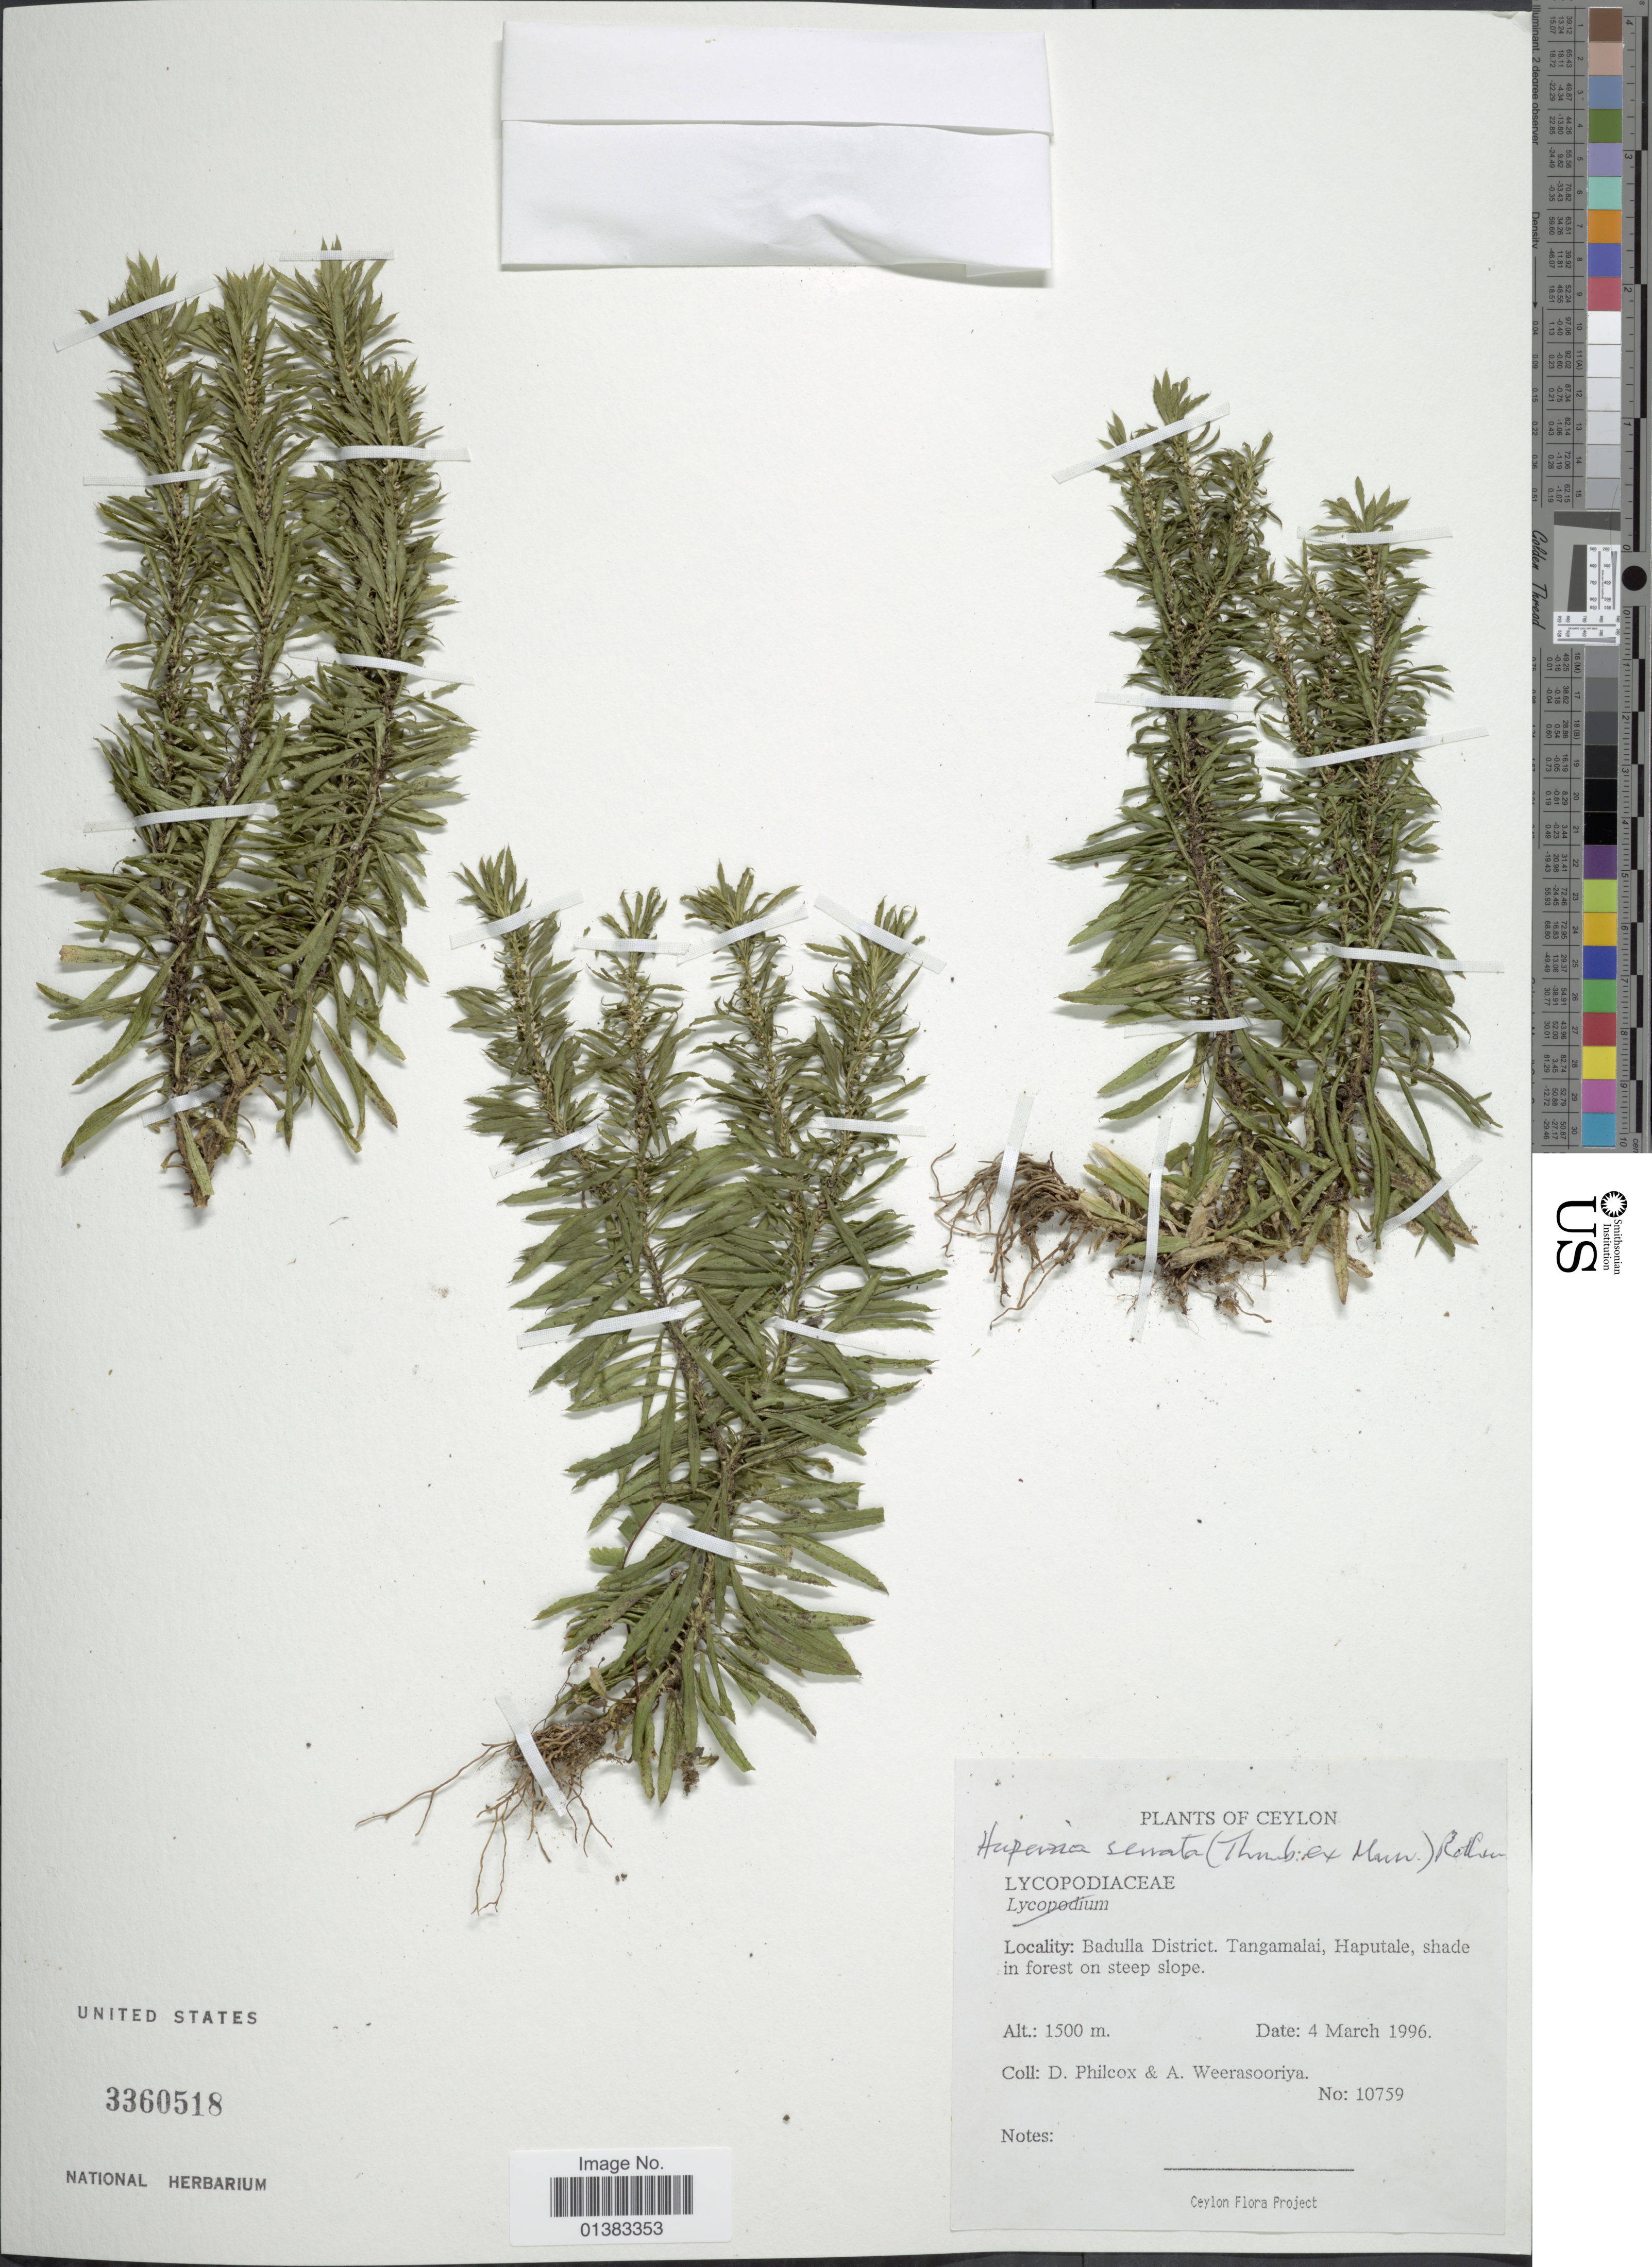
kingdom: Plantae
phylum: Tracheophyta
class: Lycopodiopsida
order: Lycopodiales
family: Lycopodiaceae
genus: Huperzia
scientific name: Huperzia serrata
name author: (Thunb.) Trevis.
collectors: D. Philcox & A. Weerasooriya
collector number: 10759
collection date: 1996-03-04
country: Sri Lanka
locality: Ceylon. Badulla District. Tangamalai, Haputale, shade in forest on steep slope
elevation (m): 1500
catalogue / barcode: US 3360518